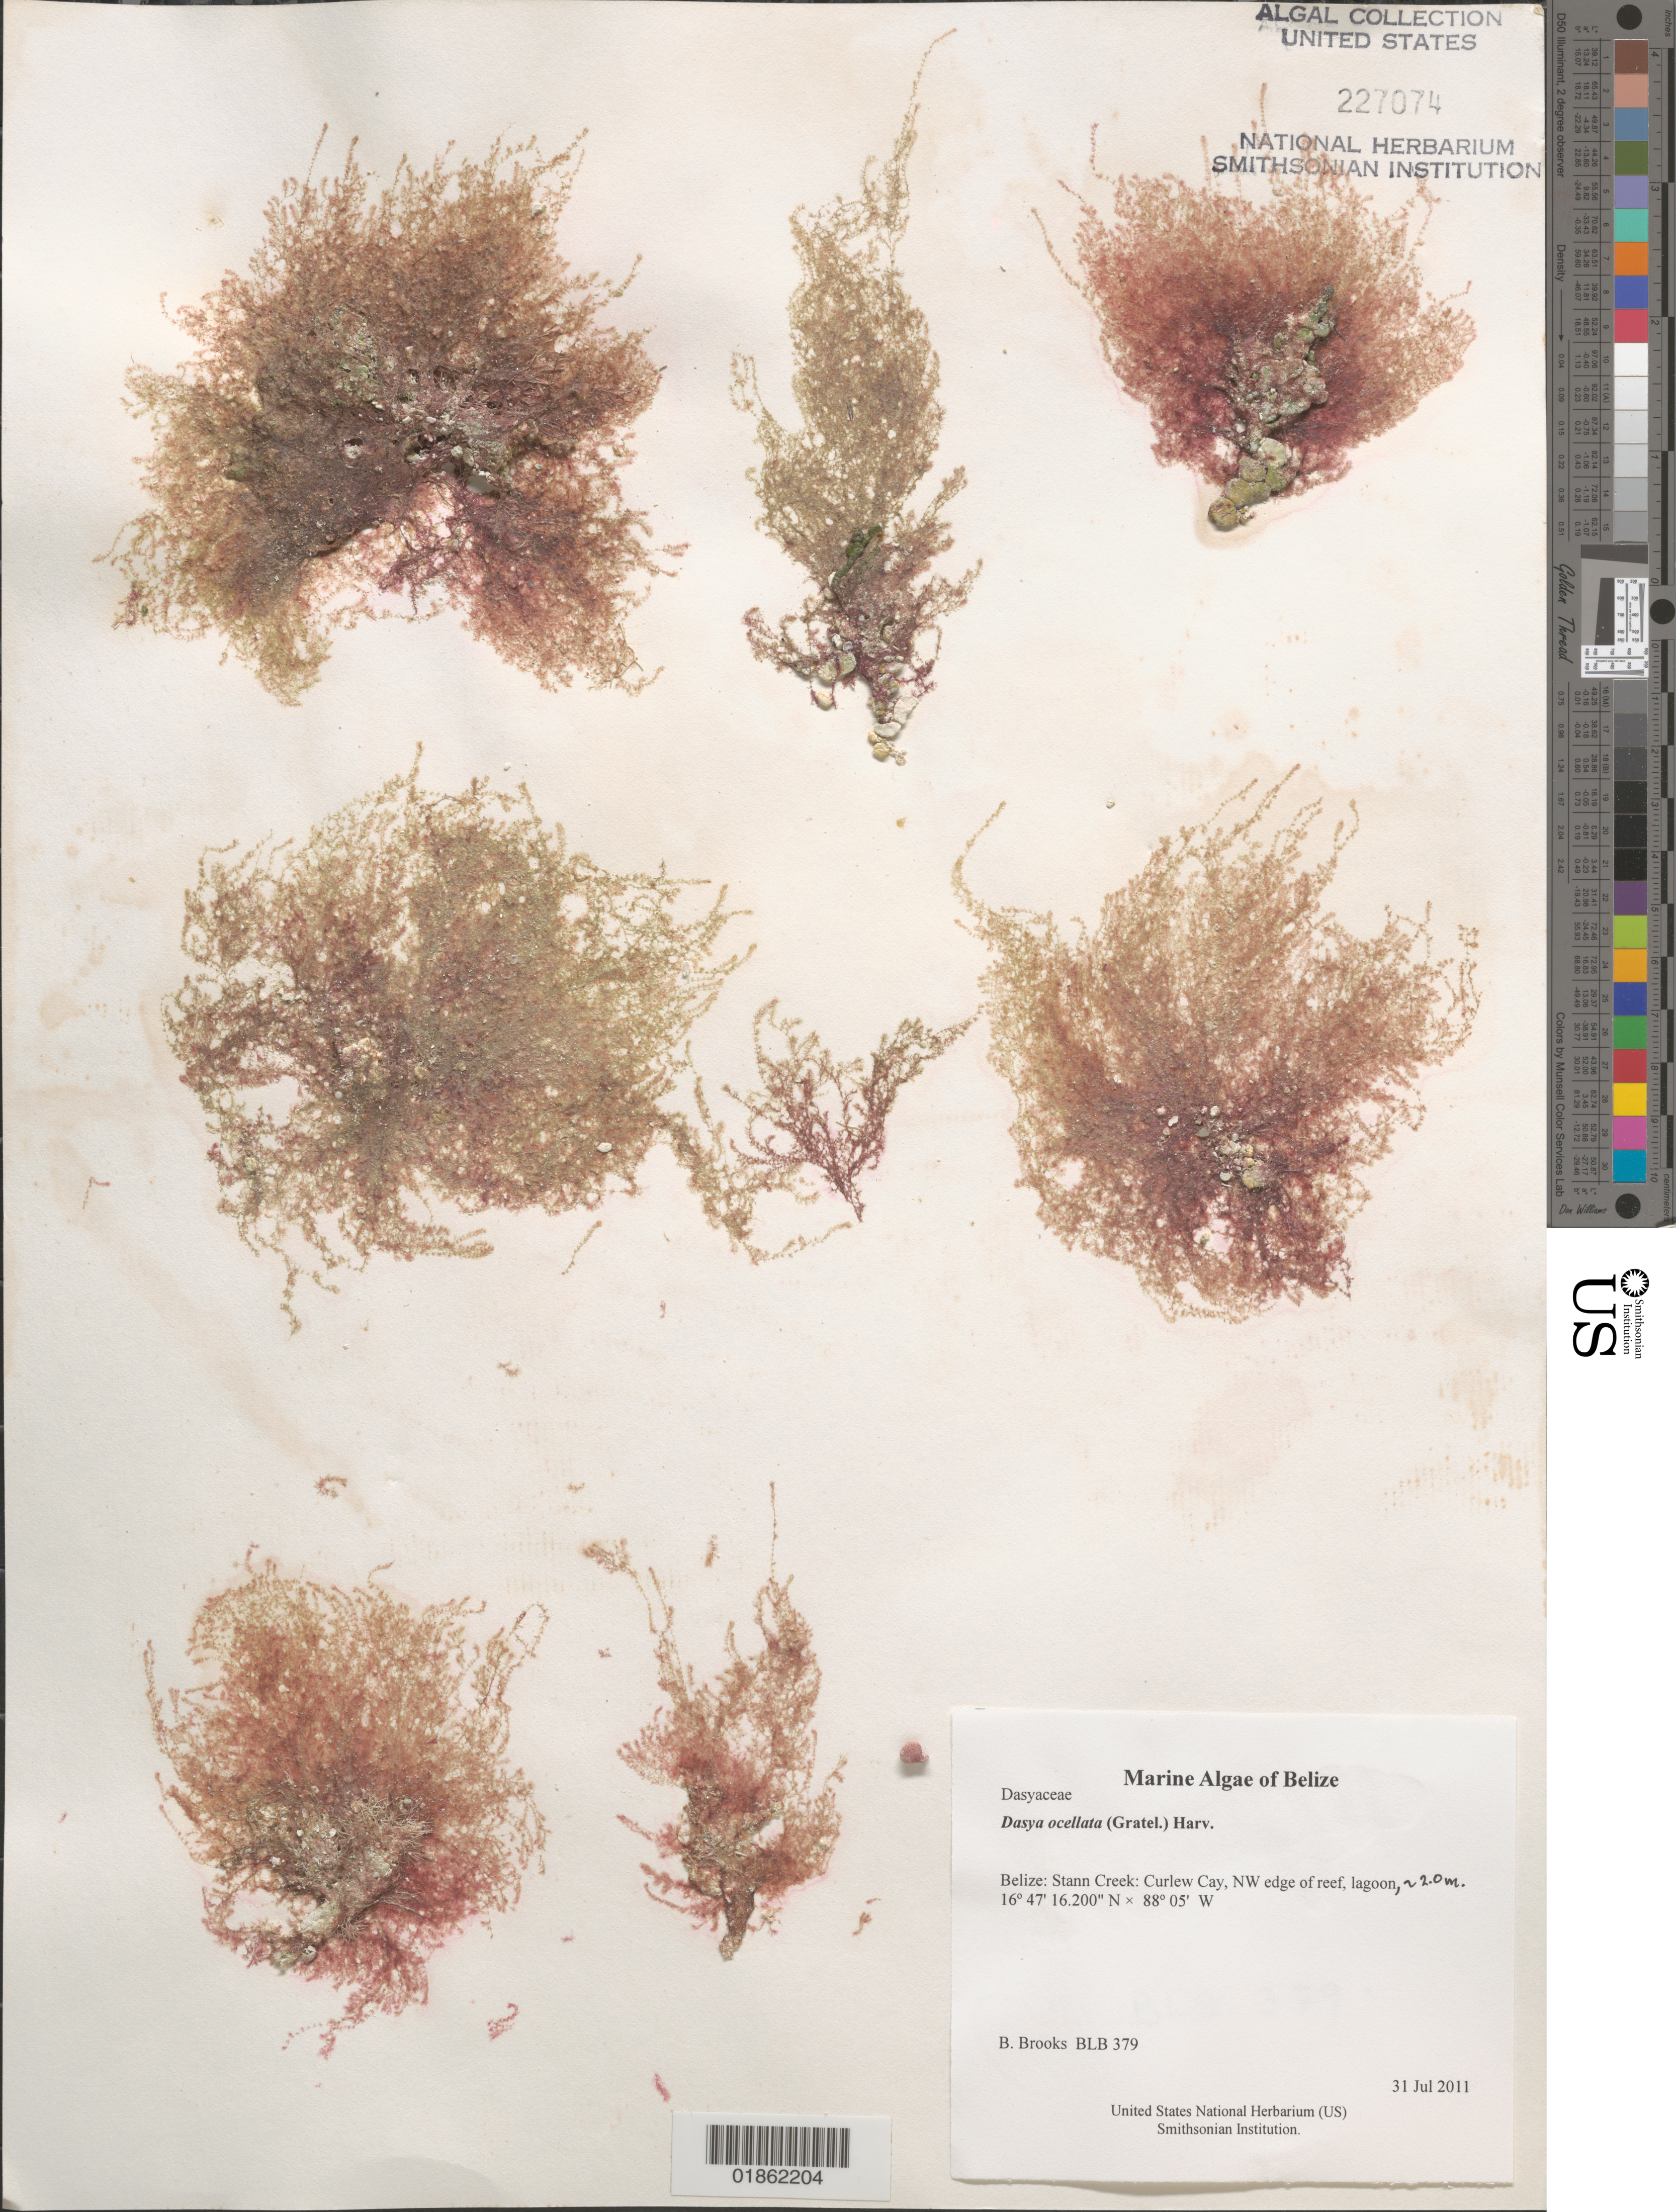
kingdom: Plantae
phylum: Rhodophyta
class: Florideophyceae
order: Ceramiales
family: Dasyaceae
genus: Dasya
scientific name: Dasya ocellata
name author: (Gratel.) Harv.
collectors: B. Brooks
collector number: BLB 379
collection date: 2011-07-31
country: Belize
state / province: Stann Creek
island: Curlew Cay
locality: Curlew Cay, NW edge of reef, lagoon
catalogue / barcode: US 227074